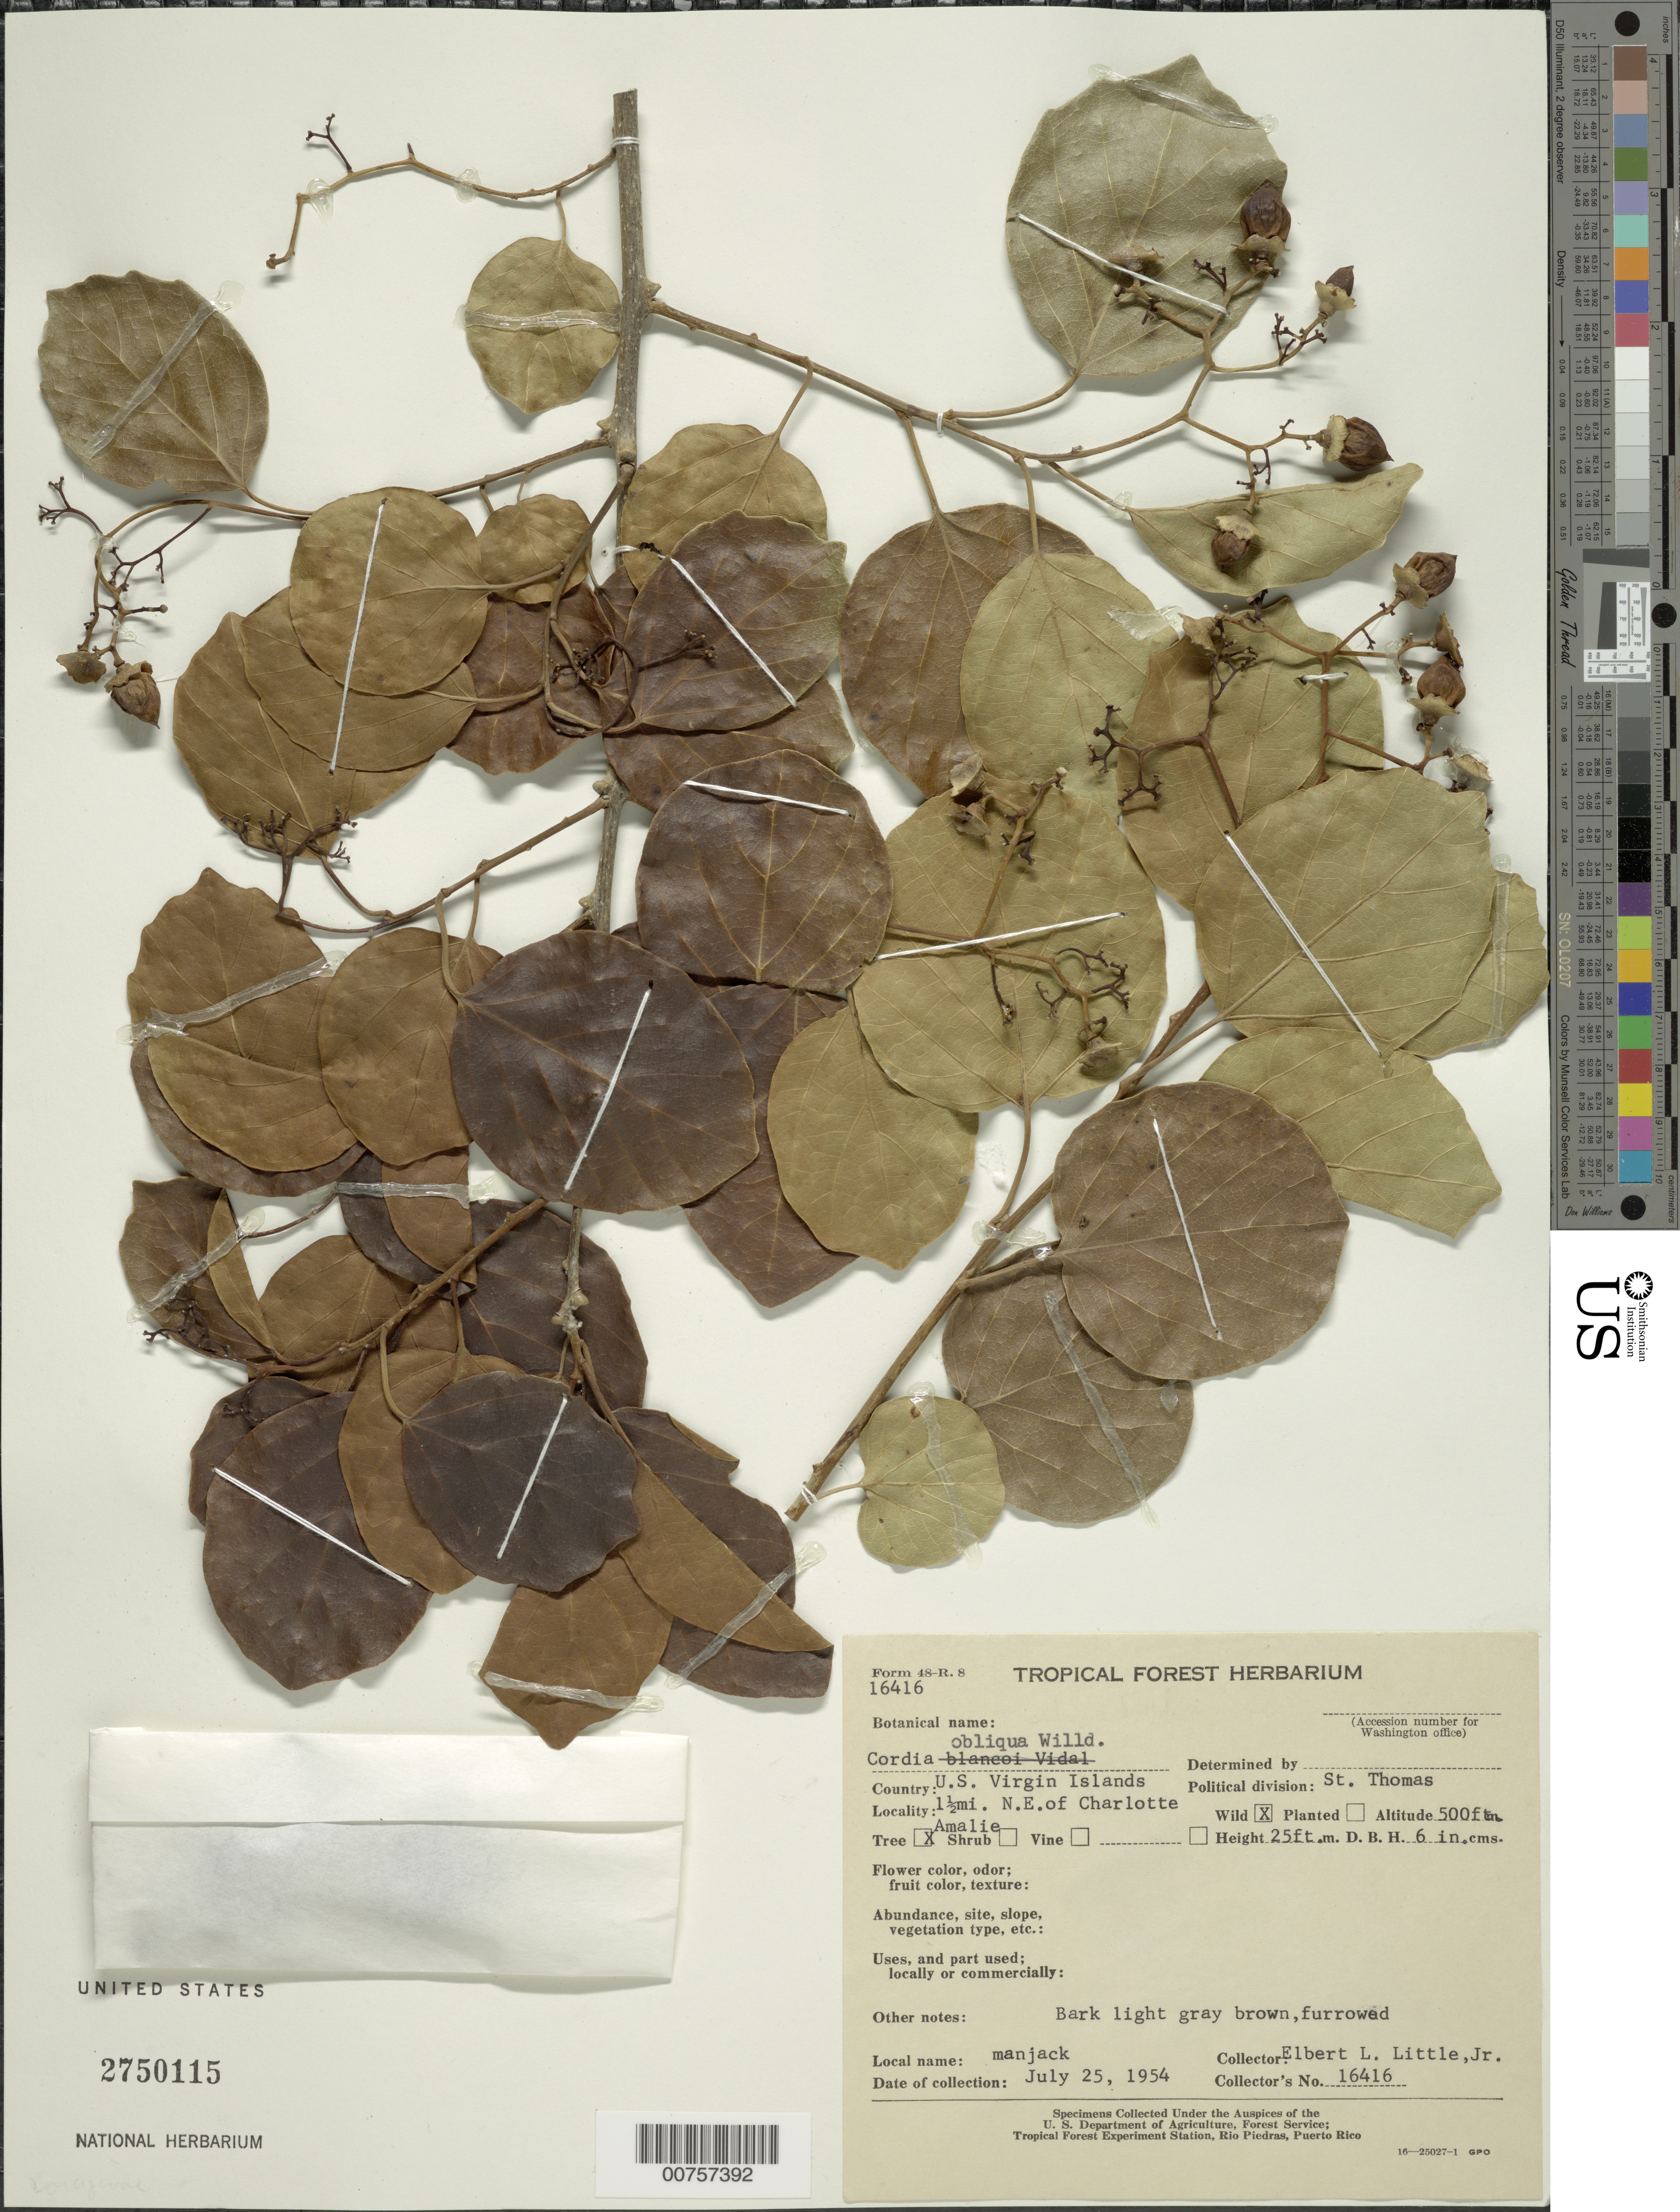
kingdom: Plantae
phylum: Tracheophyta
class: Magnoliopsida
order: Boraginales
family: Cordiaceae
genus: Cordia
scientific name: Cordia obliqua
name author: Willd.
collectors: E. L. Little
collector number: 16416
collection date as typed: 25 Jul 1954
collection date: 1954-07-25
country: U.S. Virgin Islands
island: St. Thomas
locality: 1.5 mi NE of Charlotte Amalie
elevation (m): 152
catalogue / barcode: US 2750115